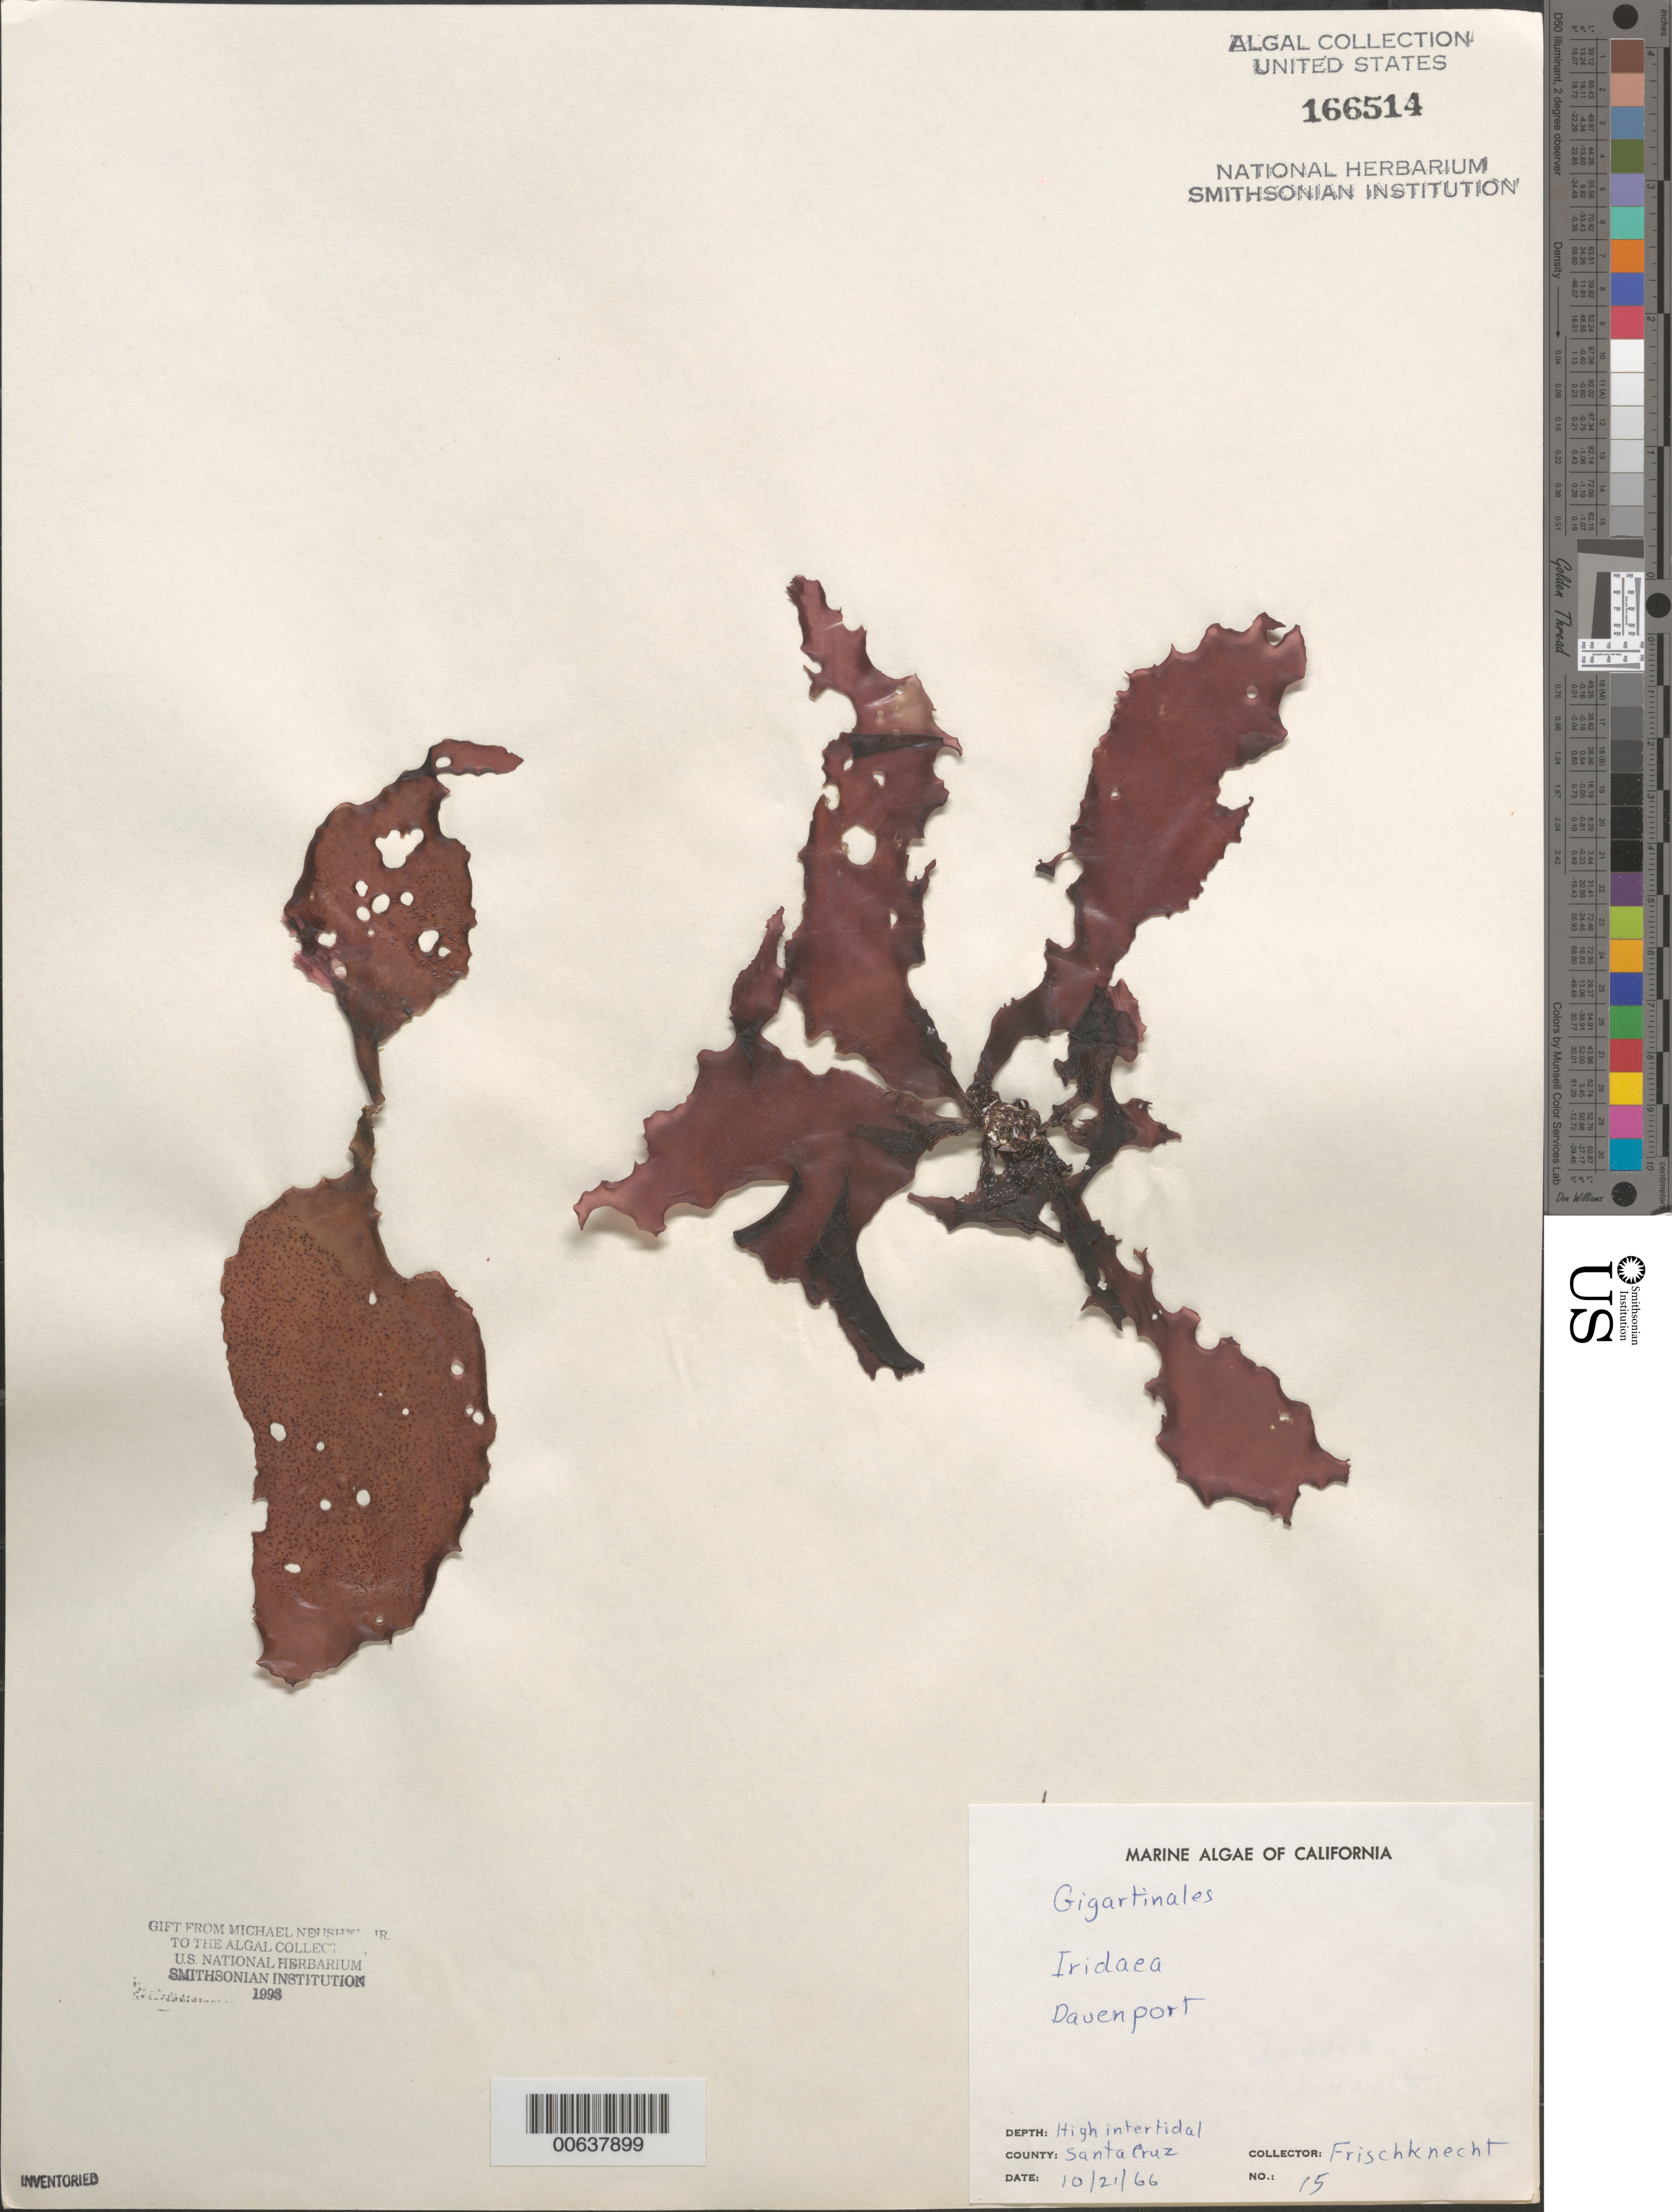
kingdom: Plantae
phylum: Rhodophyta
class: Florideophyceae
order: Gigartinales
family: Gigartinaceae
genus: Iridaea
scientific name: Iridaea sp.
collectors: -. Frischknecht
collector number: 15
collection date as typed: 21 Oct 1966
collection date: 1966-10-21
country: United States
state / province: California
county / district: Santa Cruz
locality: Davenport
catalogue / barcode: US 166514